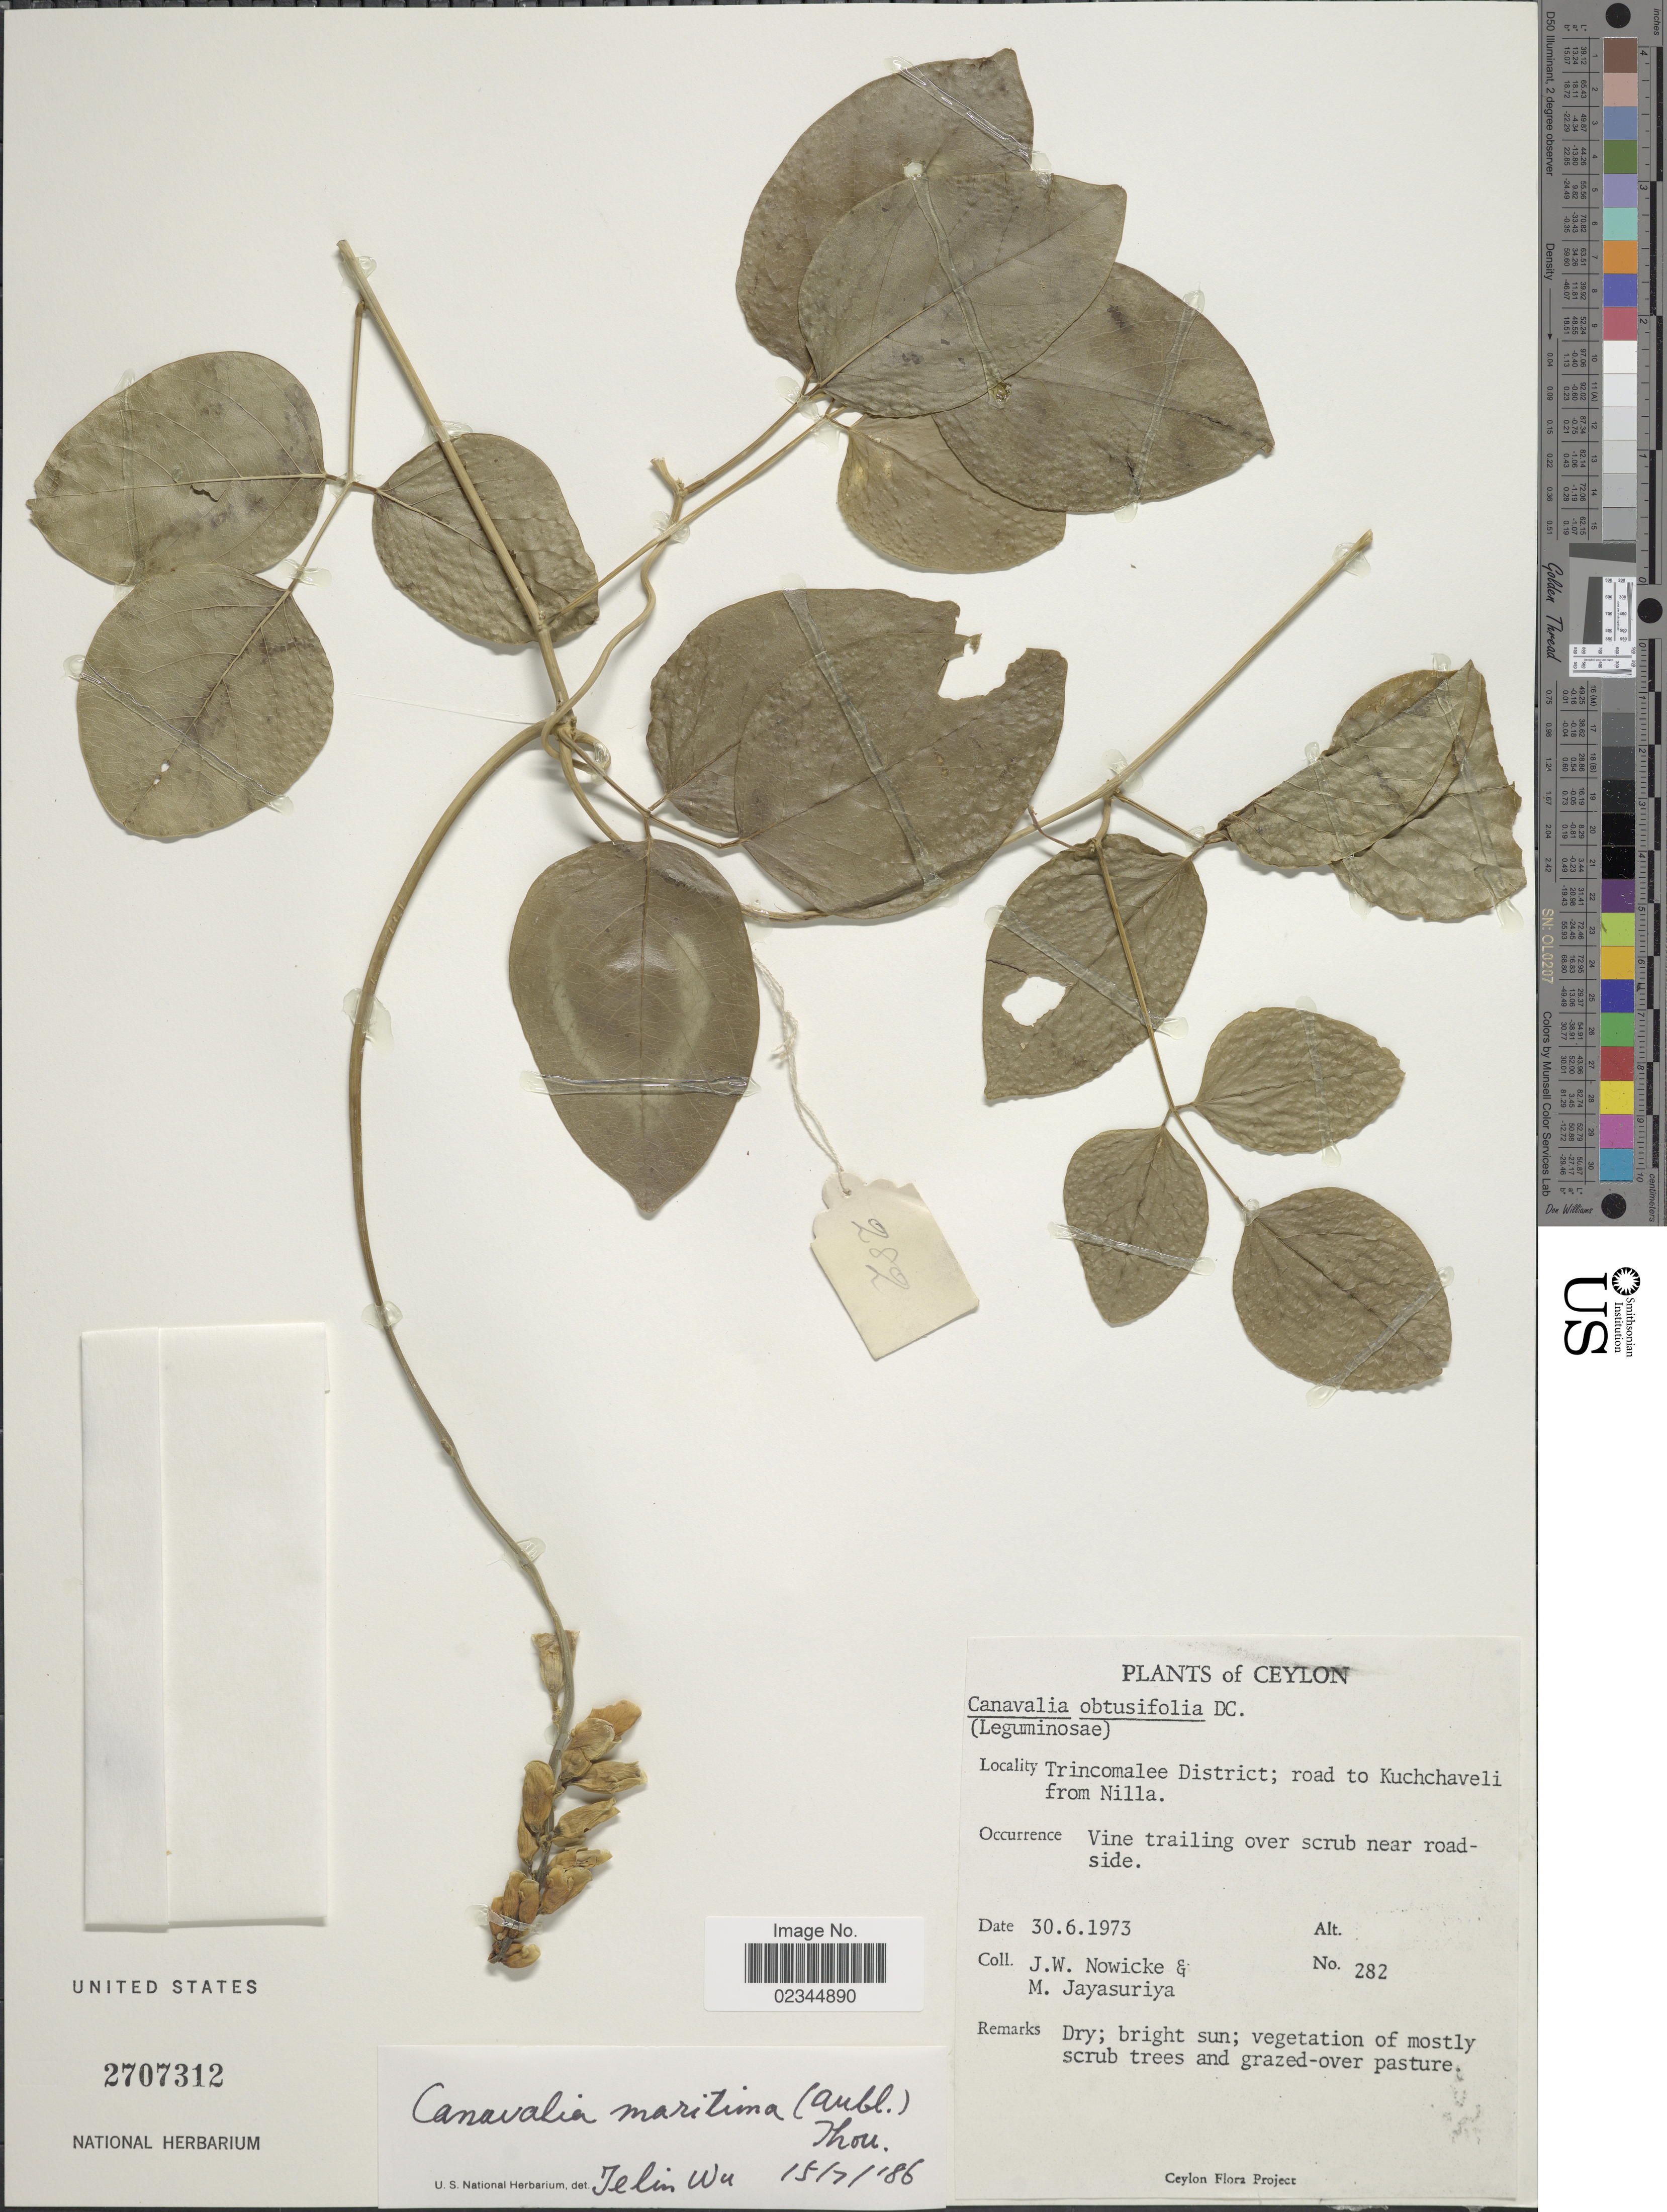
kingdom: Plantae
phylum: Tracheophyta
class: Magnoliopsida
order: Fabales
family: Fabaceae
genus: Canavalia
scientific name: Canavalia rosea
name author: (Sw.) DC.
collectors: J. W. Nowicke & M. Jayasuriya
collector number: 282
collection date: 1973-06-30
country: Sri Lanka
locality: Ceylon, Trincomalee District, road to Kuchchaveli from Nilla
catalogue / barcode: US 2707312